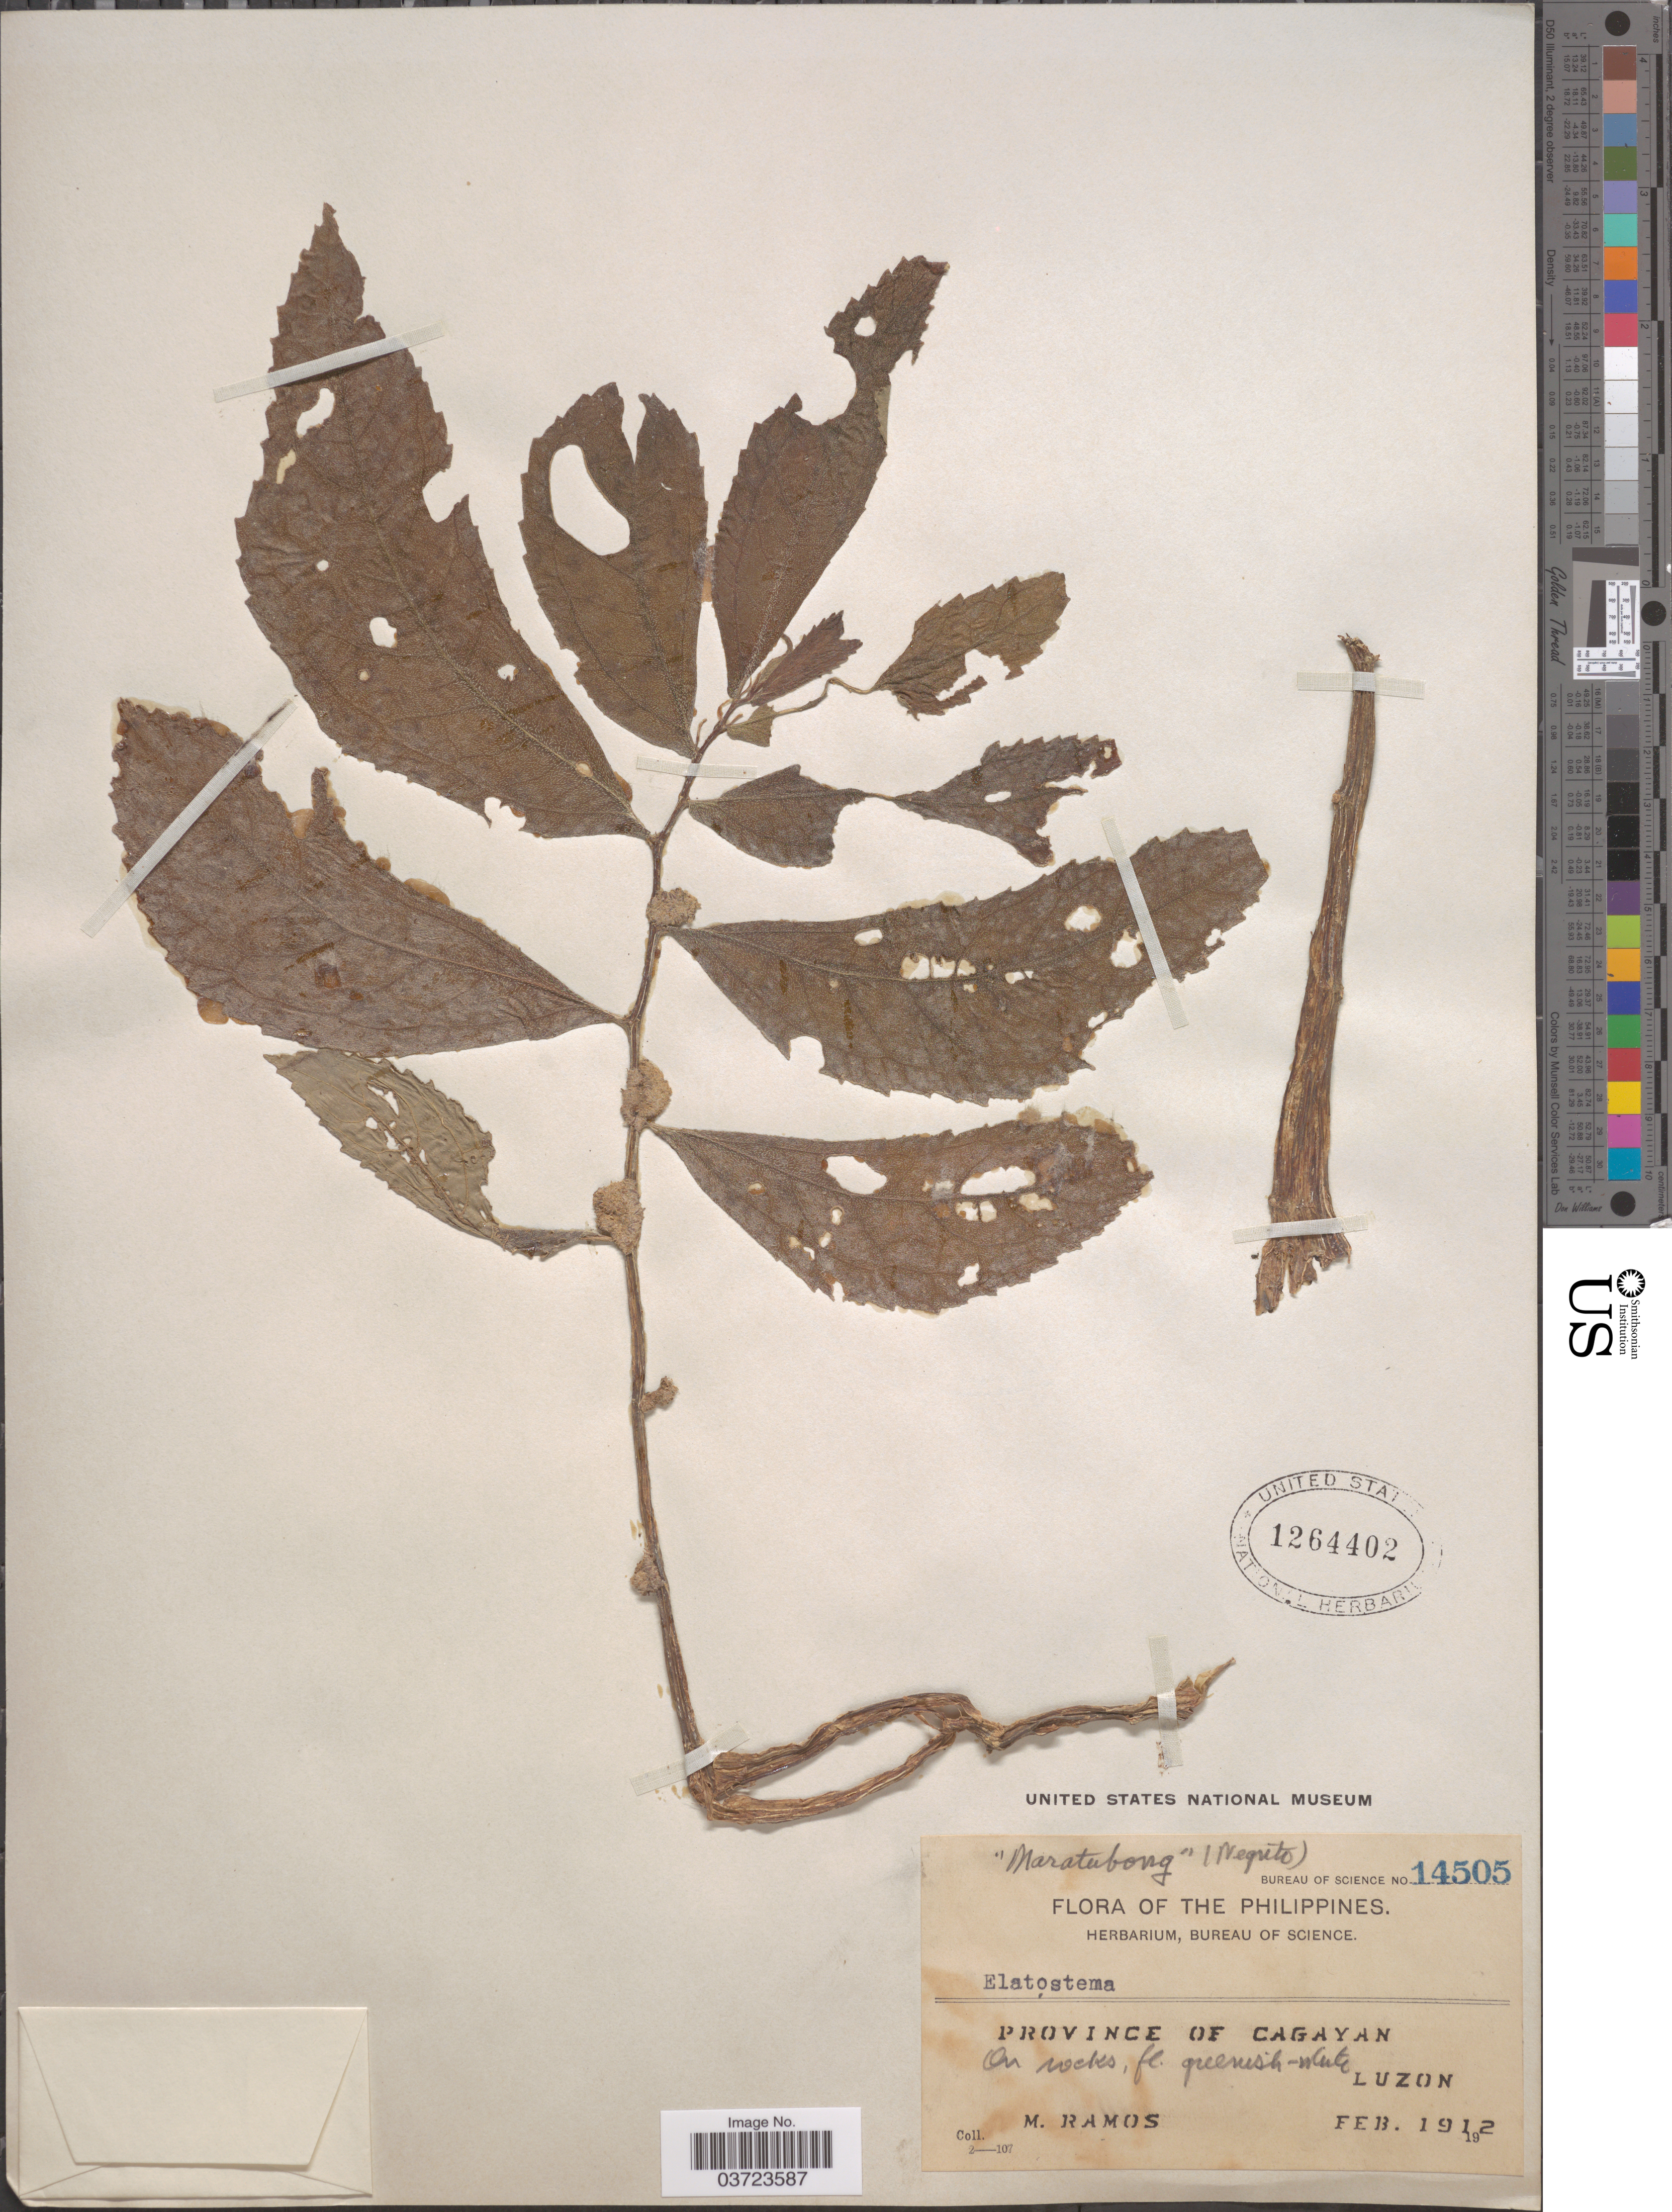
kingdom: Plantae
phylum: Tracheophyta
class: Magnoliopsida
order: Rosales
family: Urticaceae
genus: Elatostema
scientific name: Elatostema sp.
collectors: M. Ramos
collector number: Bureau of Science 14505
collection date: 1912-02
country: Philippines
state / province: Cagayan Valley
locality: Province of Cagayan. Luzon.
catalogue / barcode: US 1264402